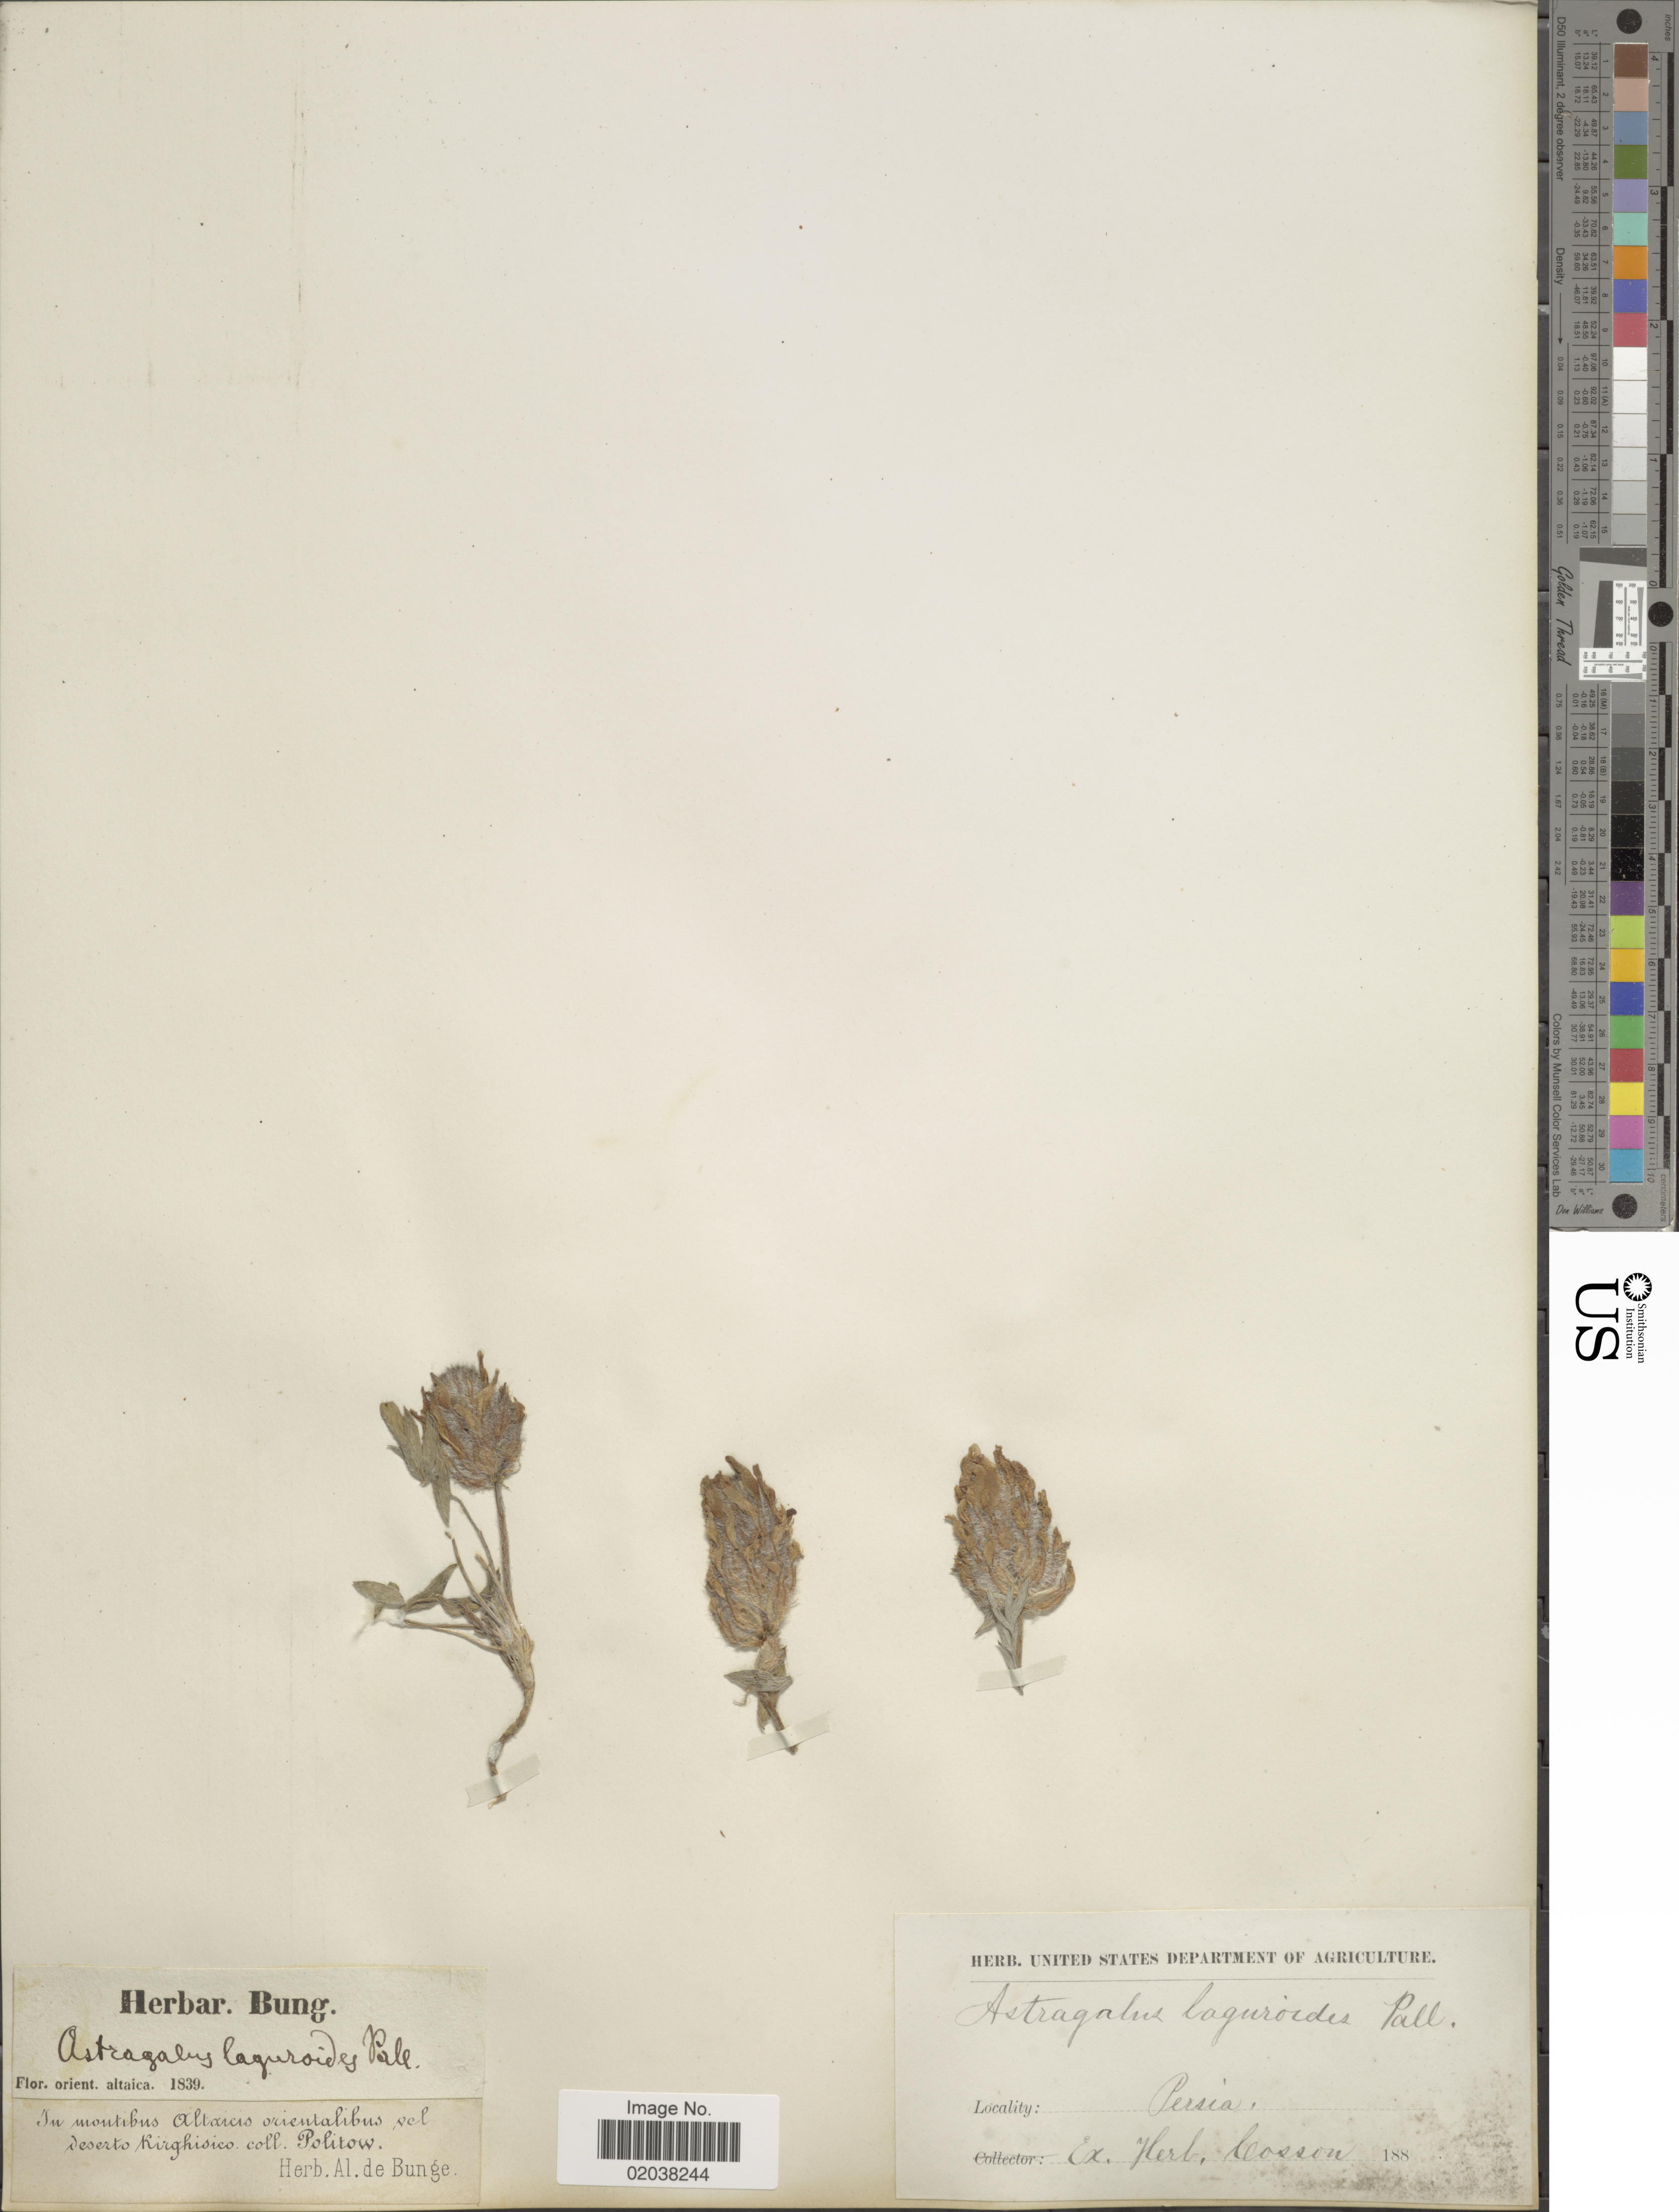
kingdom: Plantae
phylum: Tracheophyta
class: Magnoliopsida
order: Fabales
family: Fabaceae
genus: Astragalus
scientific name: Astragalus laguroides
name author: Pall.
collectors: -. Politow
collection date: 1839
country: Iran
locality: Orient. altaica, in montibus Altaicis orientalibus sel deserto Kirghisico